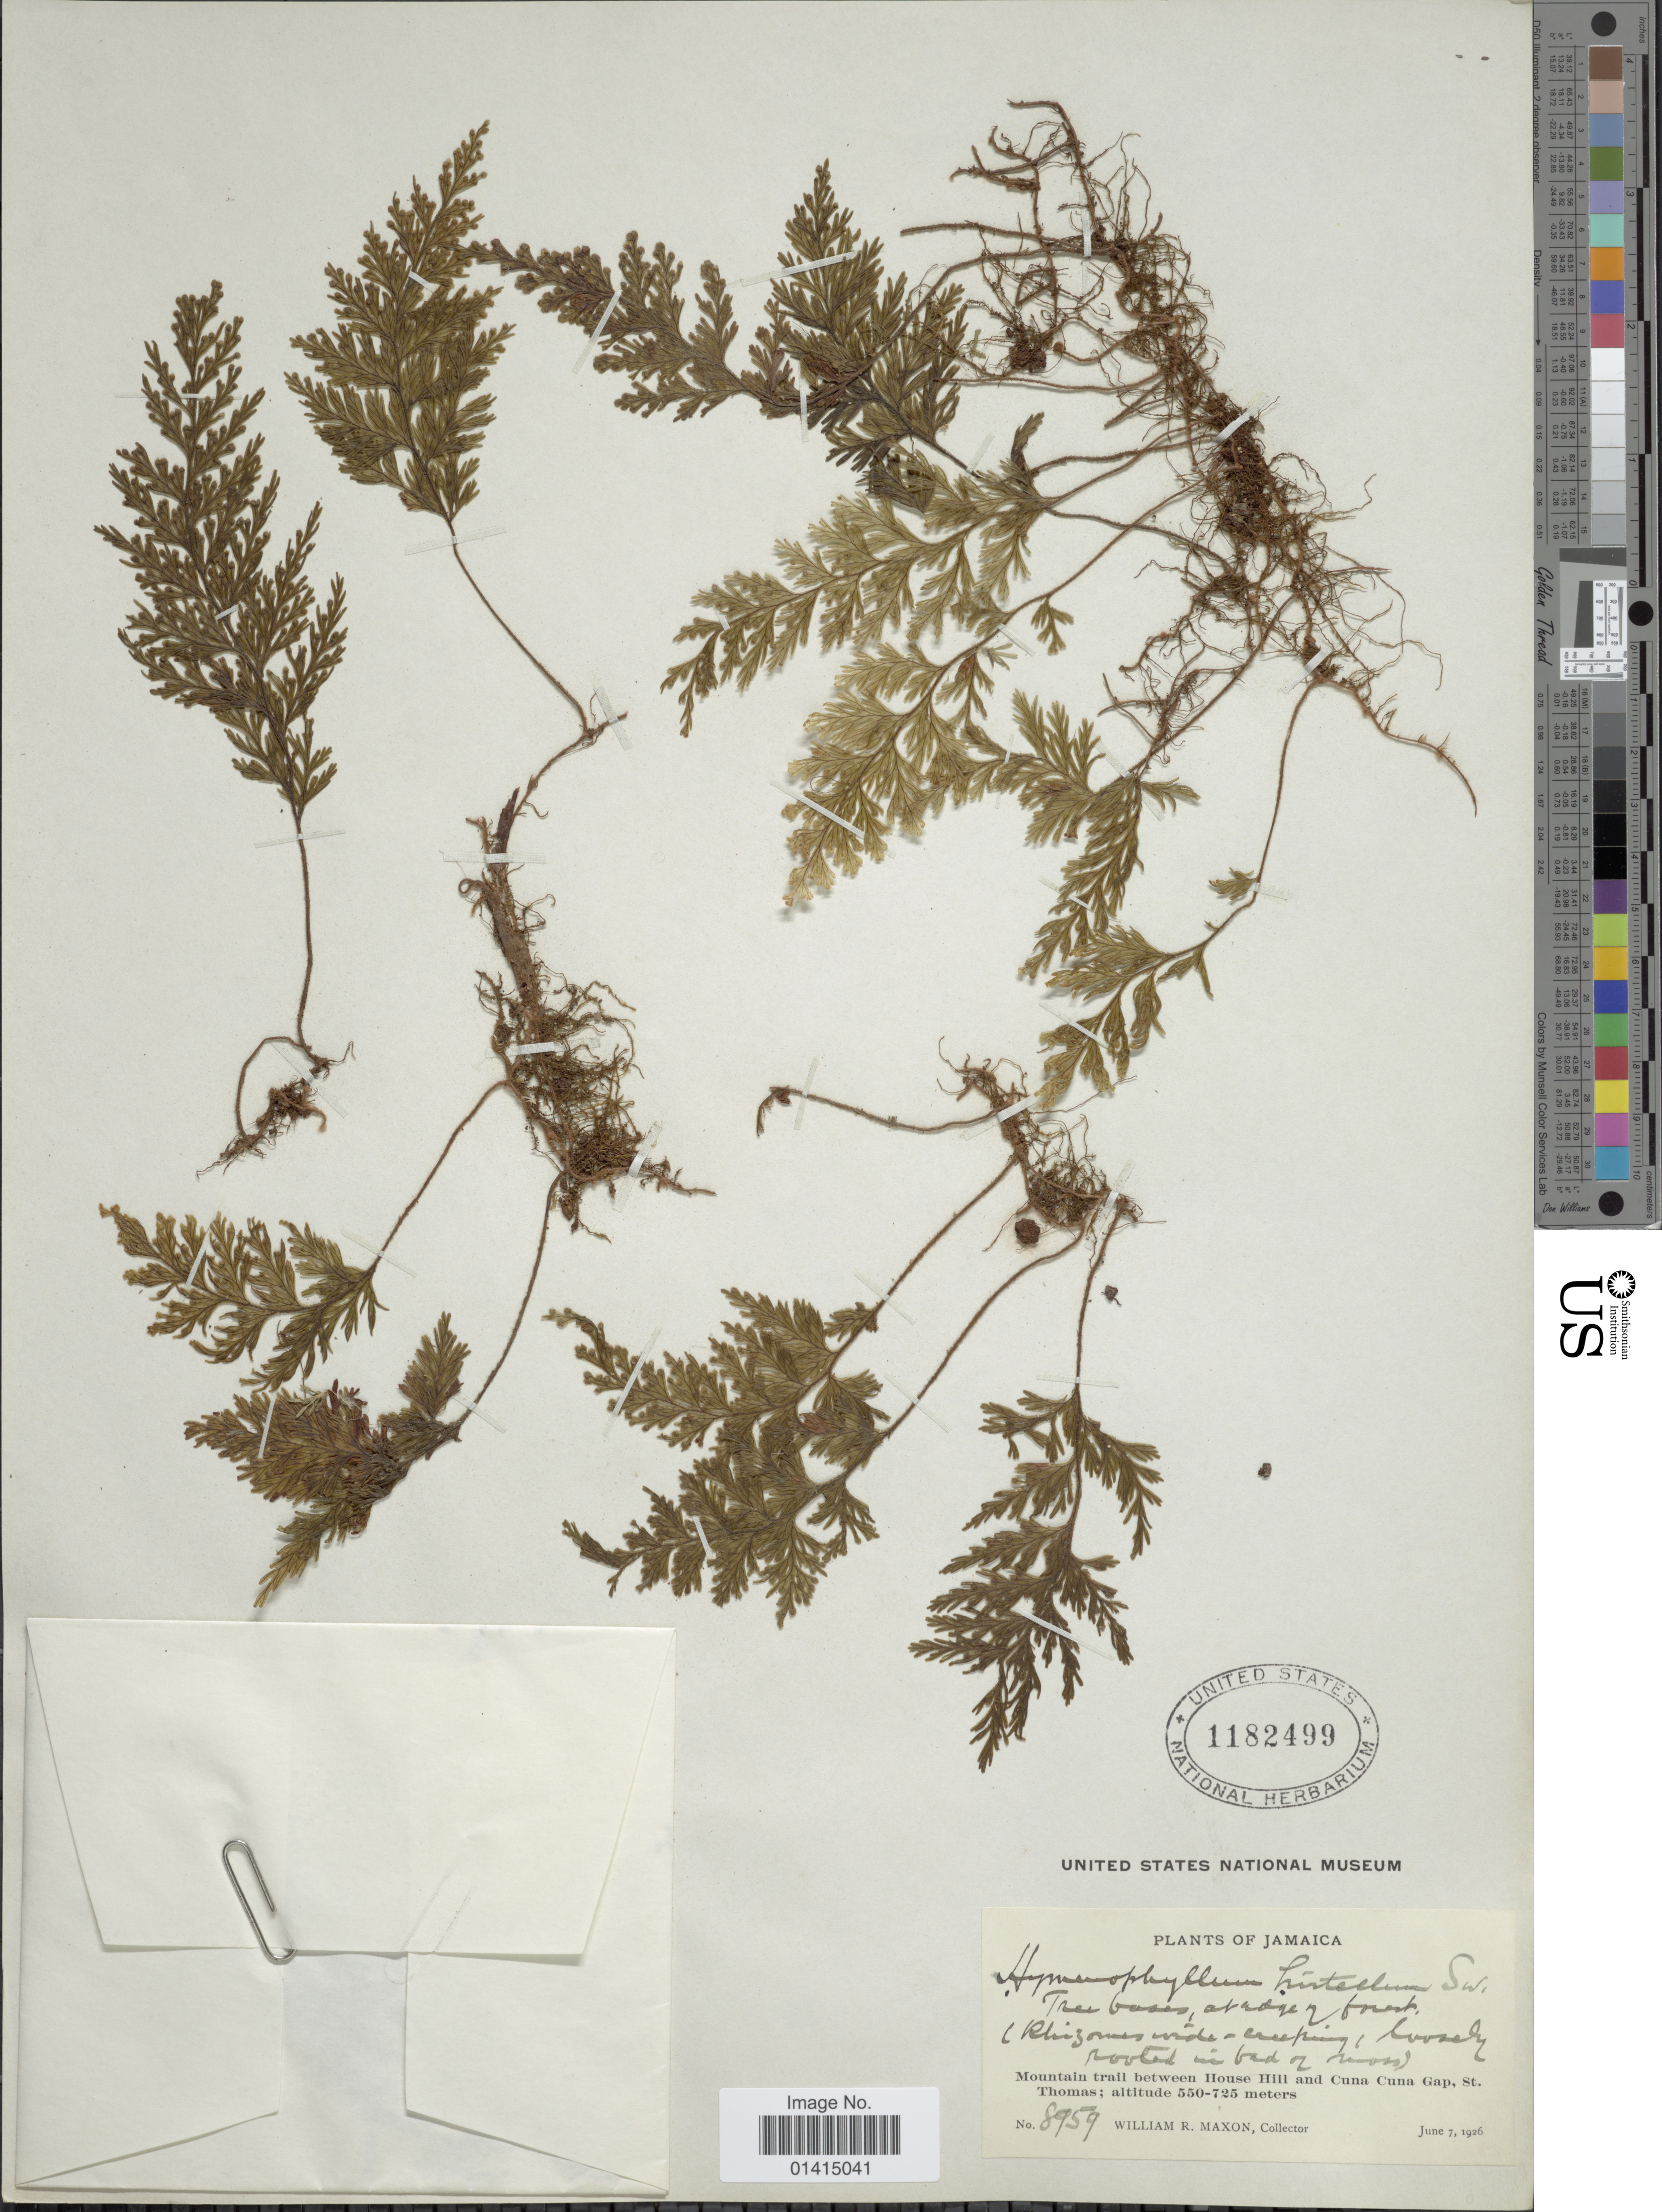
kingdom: Plantae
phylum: Tracheophyta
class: Polypodiopsida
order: Hymenophyllales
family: Hymenophyllaceae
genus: Hymenophyllum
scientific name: Hymenophyllum hirtellum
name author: Sw. in Schrad.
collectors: W. R. Maxon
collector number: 8959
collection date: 1926-06-07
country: Jamaica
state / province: Saint Thomas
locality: Mountain trail between House Hill and Cuna Cuna Gap, St. Thomas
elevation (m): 550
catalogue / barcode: US 1182499